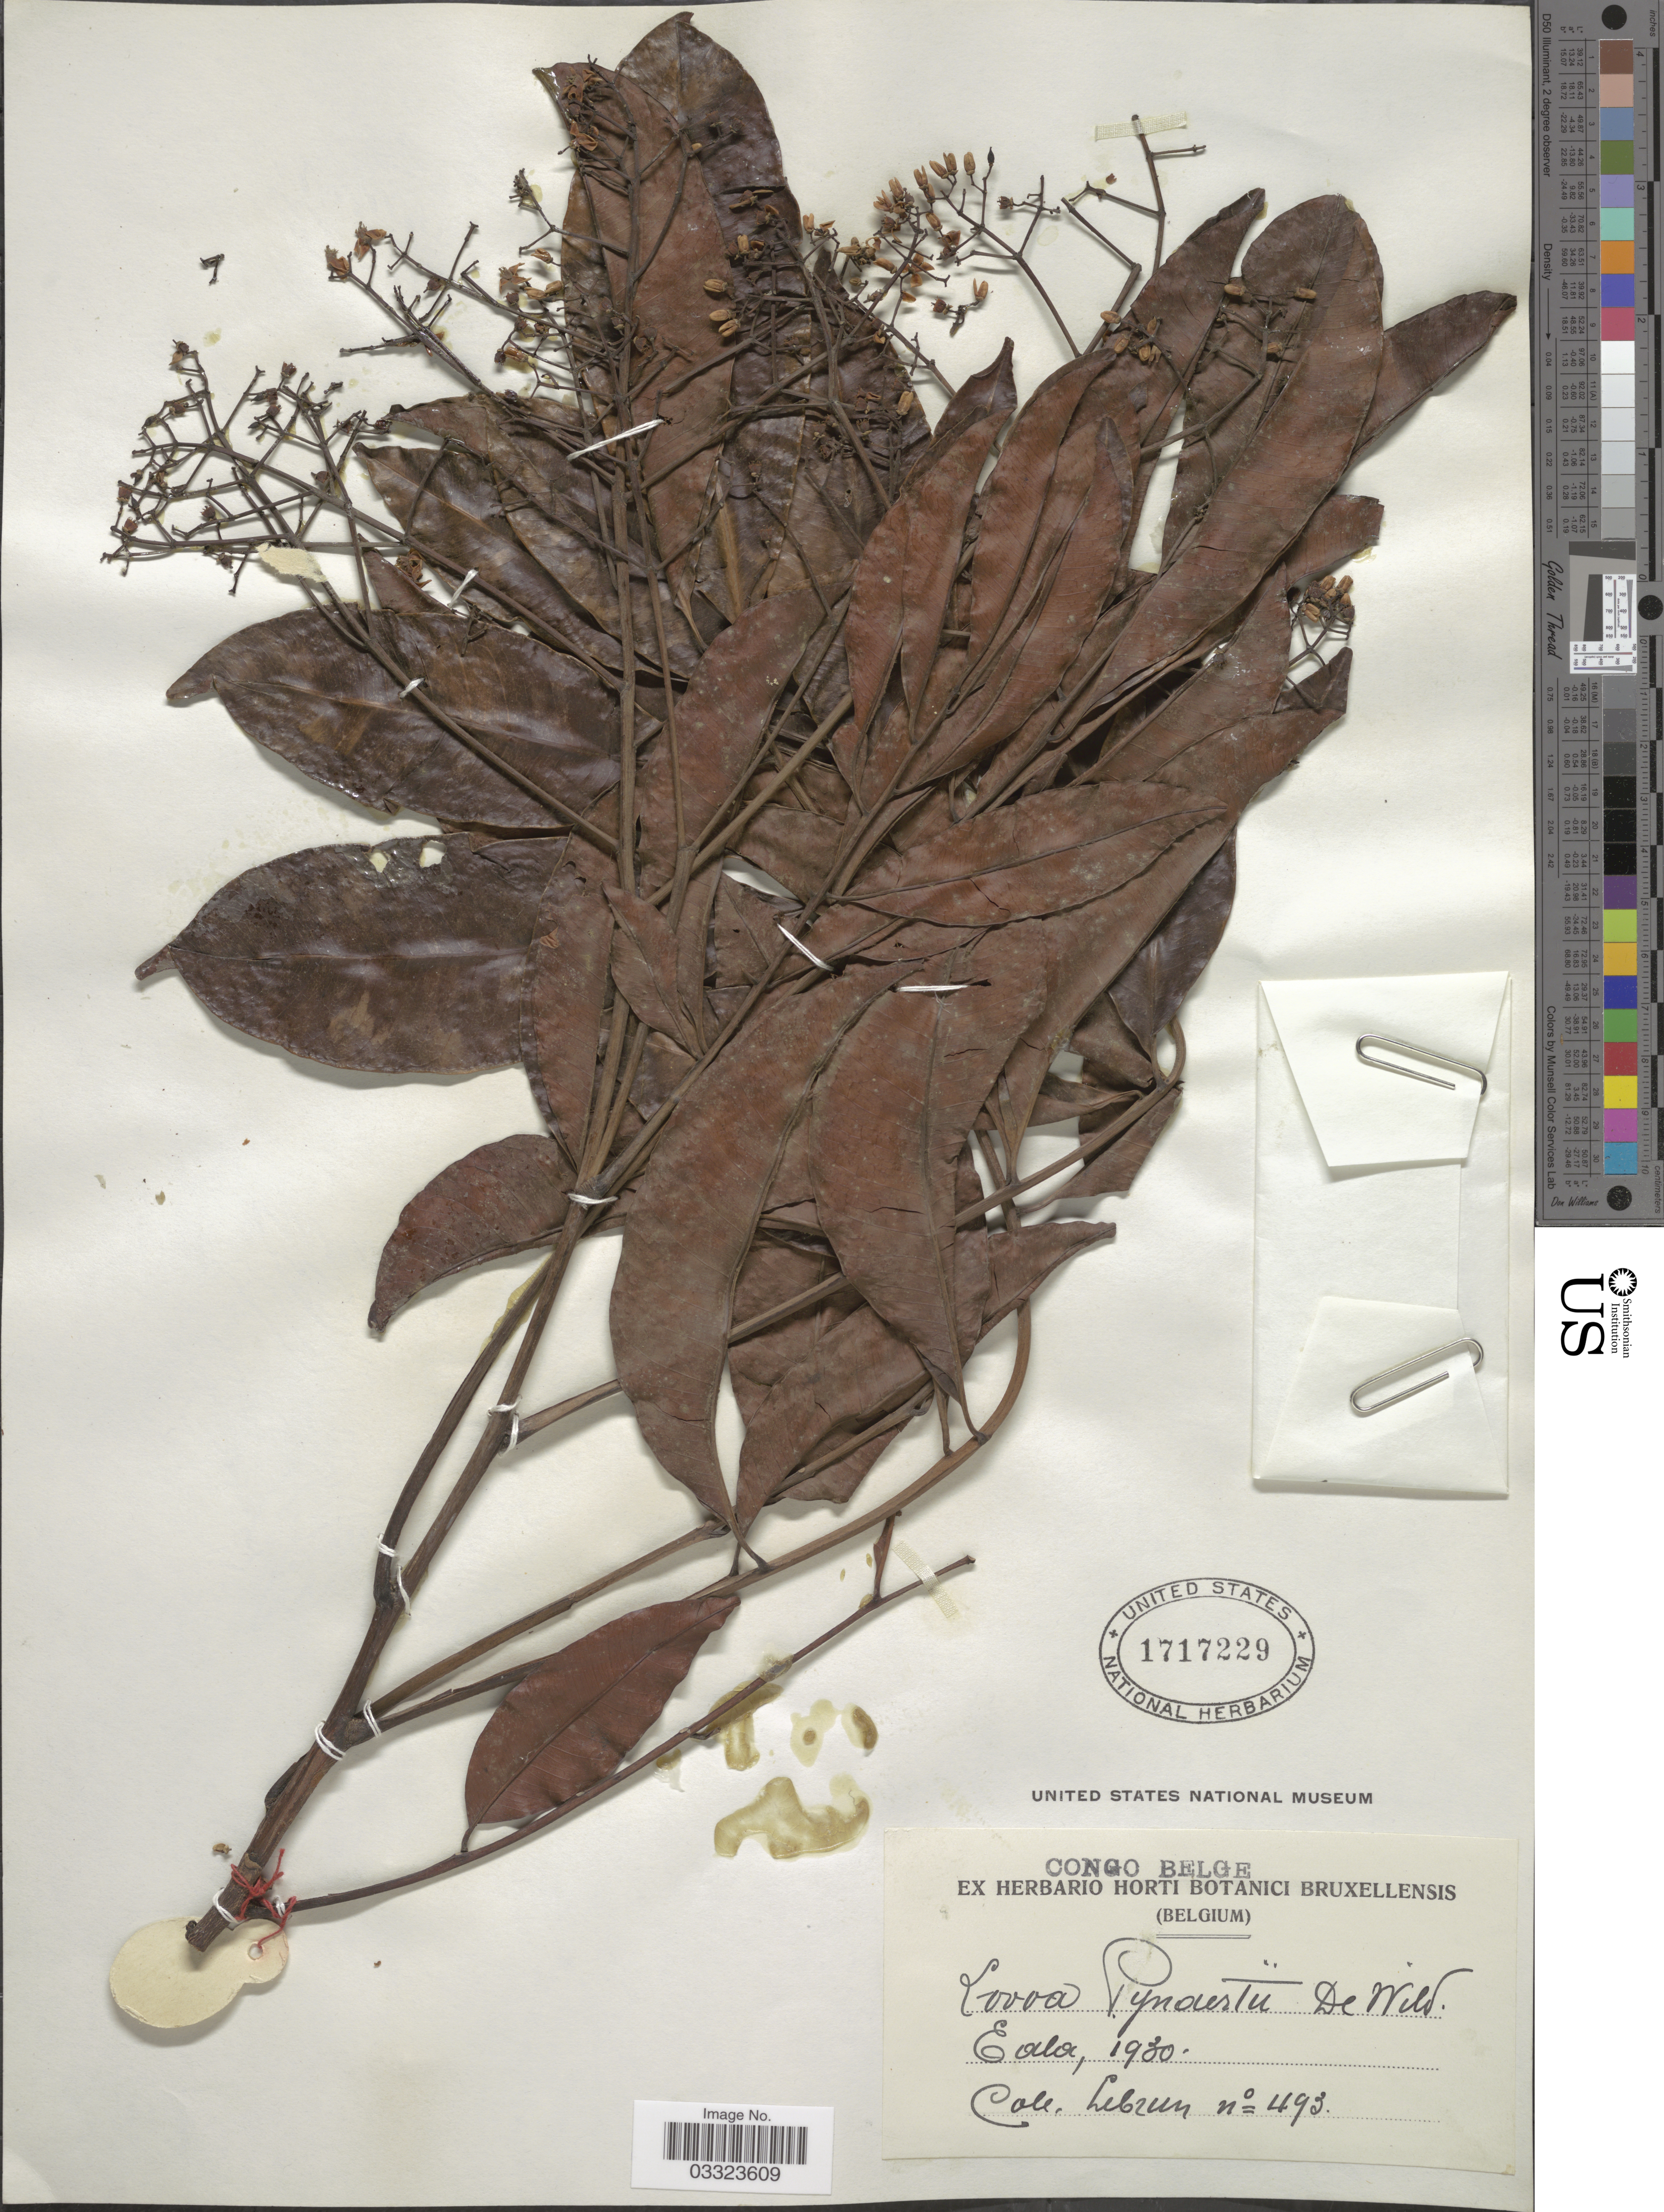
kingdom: Plantae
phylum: Tracheophyta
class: Magnoliopsida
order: Sapindales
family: Meliaceae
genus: Lovoa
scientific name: Lovoa pynaertii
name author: De Wild.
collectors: J.A. Lebrun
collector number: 493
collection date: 1930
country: Congo, Democratic Republic of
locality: Congo Belge. Eala.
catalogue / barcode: US 1717229